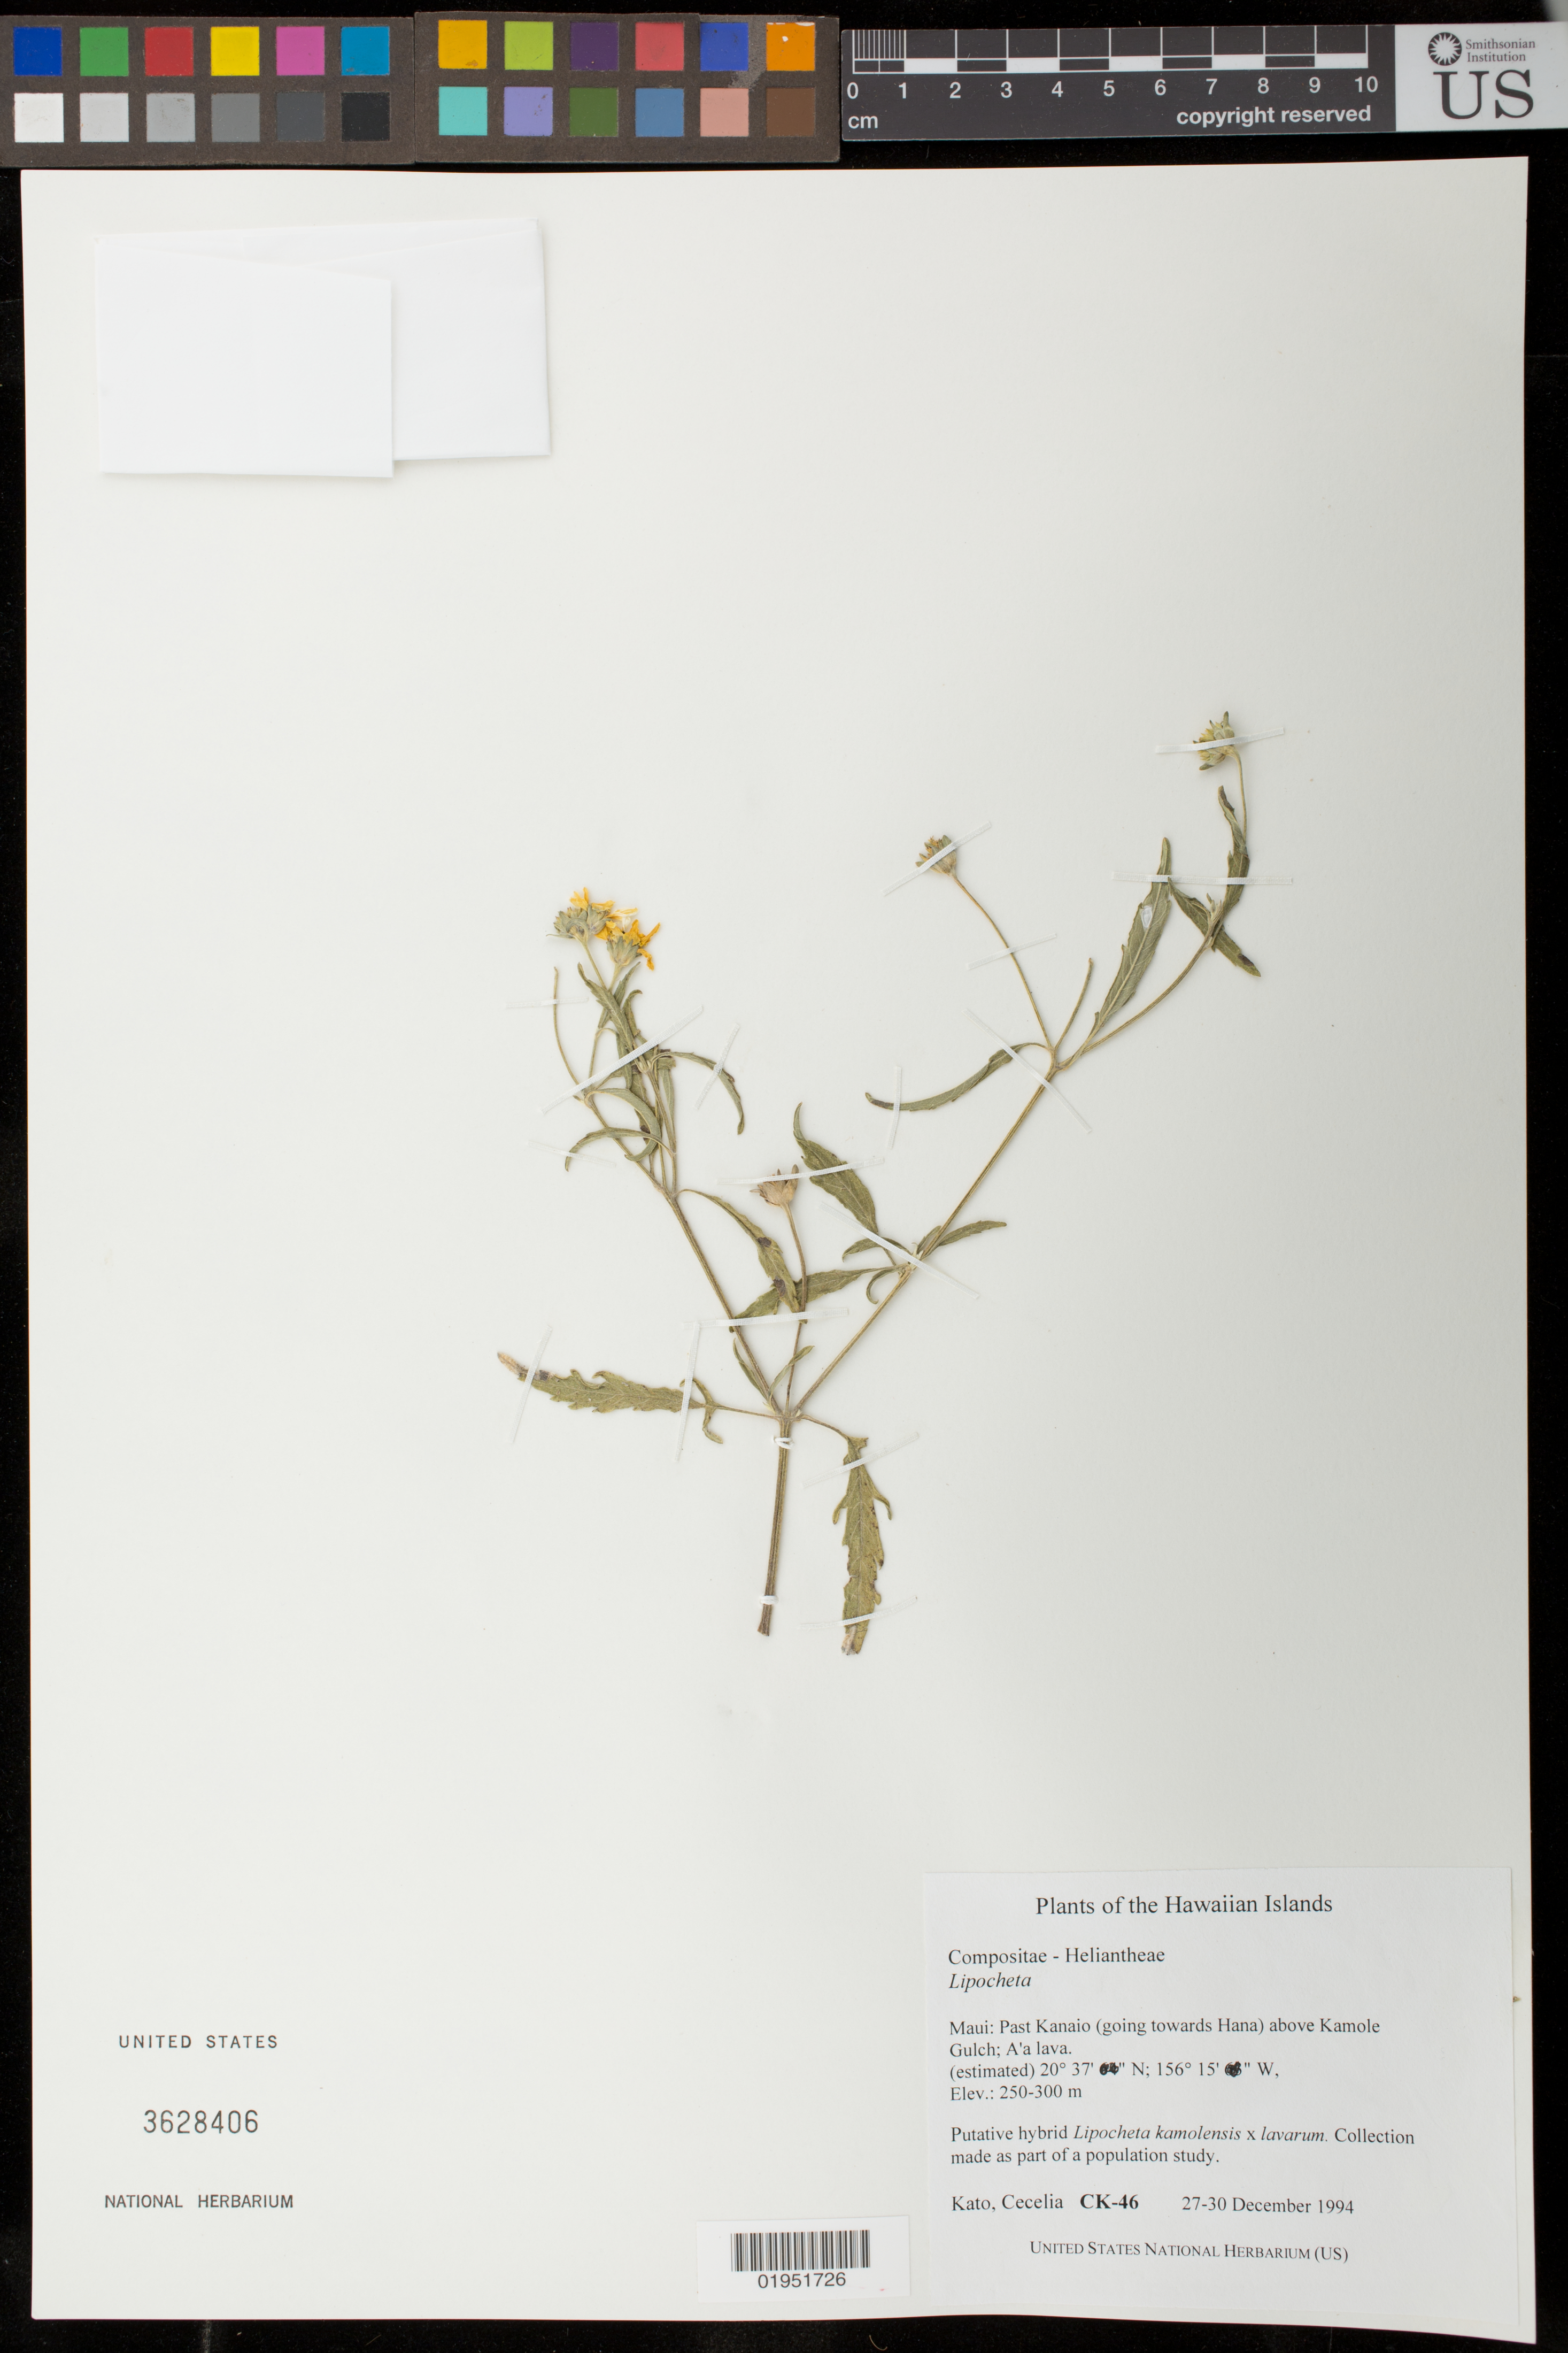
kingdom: Plantae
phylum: Tracheophyta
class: Magnoliopsida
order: Asterales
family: Asteraceae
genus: Lipochaeta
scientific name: Lipochaeta sp.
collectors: C. Kato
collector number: CK-46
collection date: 1994-12-27/1994-12-30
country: United States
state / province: Hawaii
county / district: Maui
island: Maui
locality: Past Kanaio (Going towards Hana) above Kamole Gulch; A'a lava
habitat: A'a lava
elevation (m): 250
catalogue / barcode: US 3628406